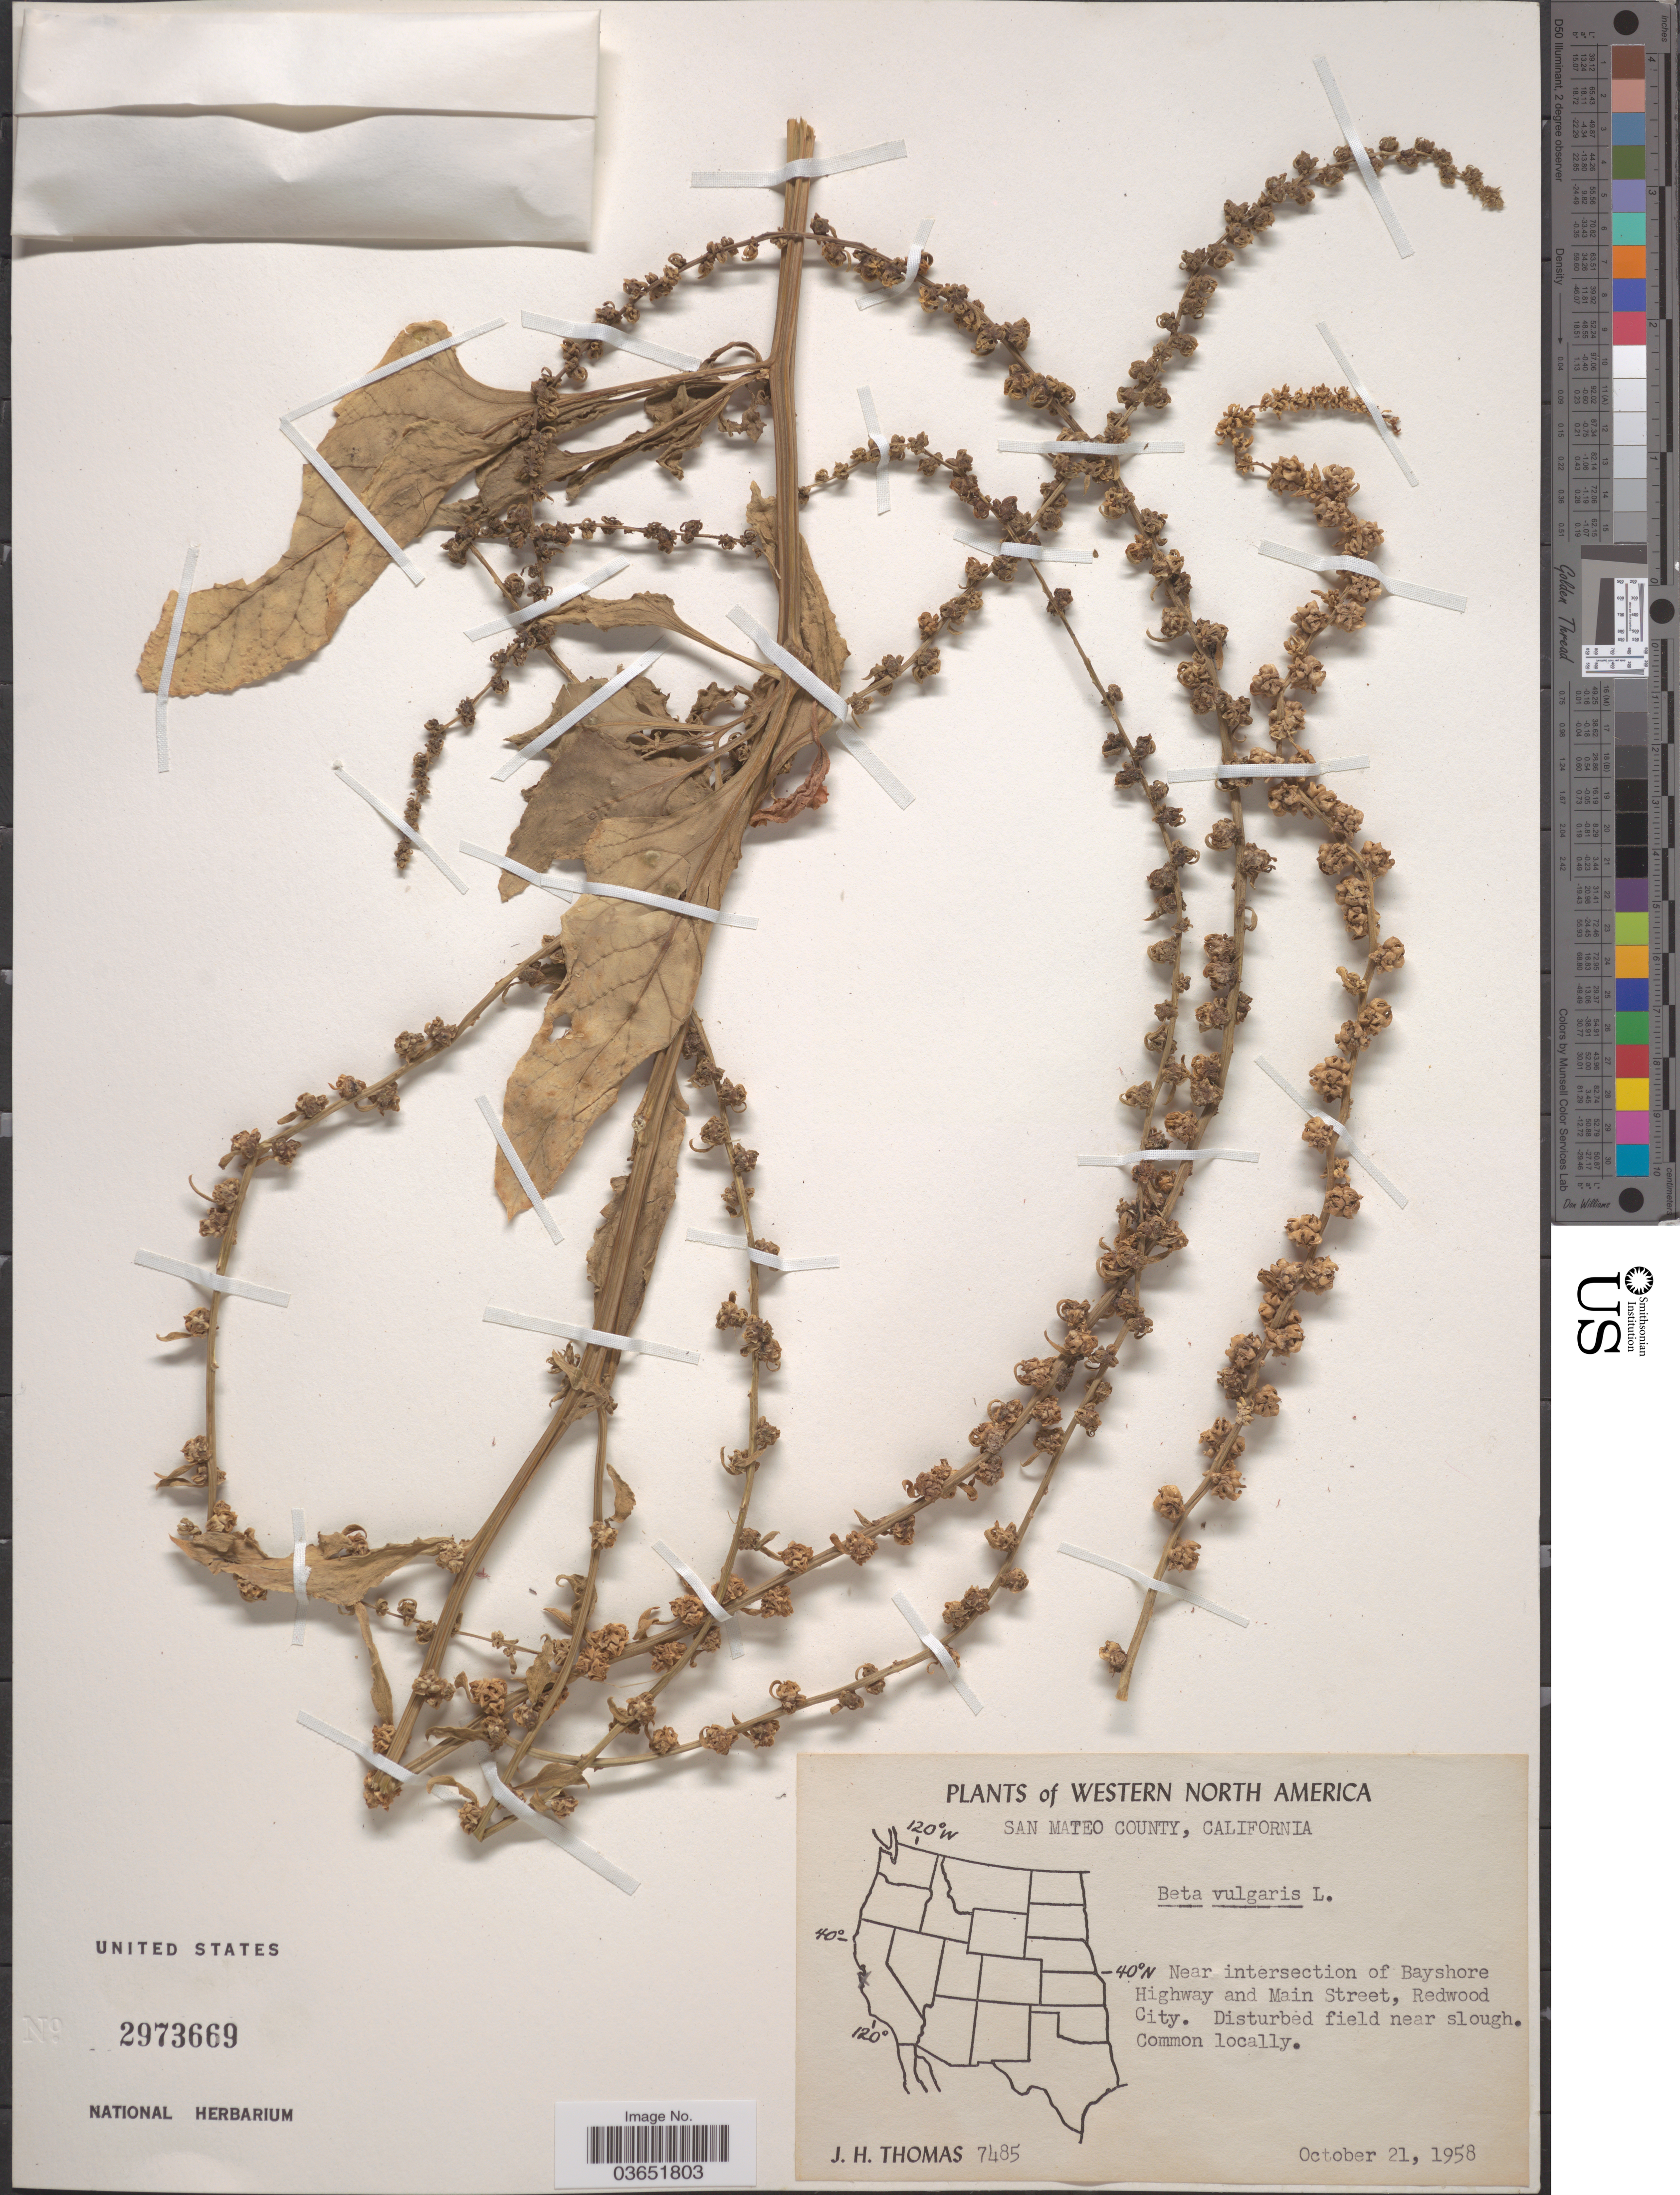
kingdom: Plantae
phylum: Tracheophyta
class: Magnoliopsida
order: Caryophyllales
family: Amaranthaceae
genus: Beta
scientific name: Beta vulgaris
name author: L.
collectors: J. H. Thomas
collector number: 7485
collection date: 1958-10-21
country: United States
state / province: California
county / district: San Mateo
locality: Western North America. San Mateo County. Near intersection of Bayshore Highway and Main Street, Redwood City.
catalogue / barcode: US 2973669